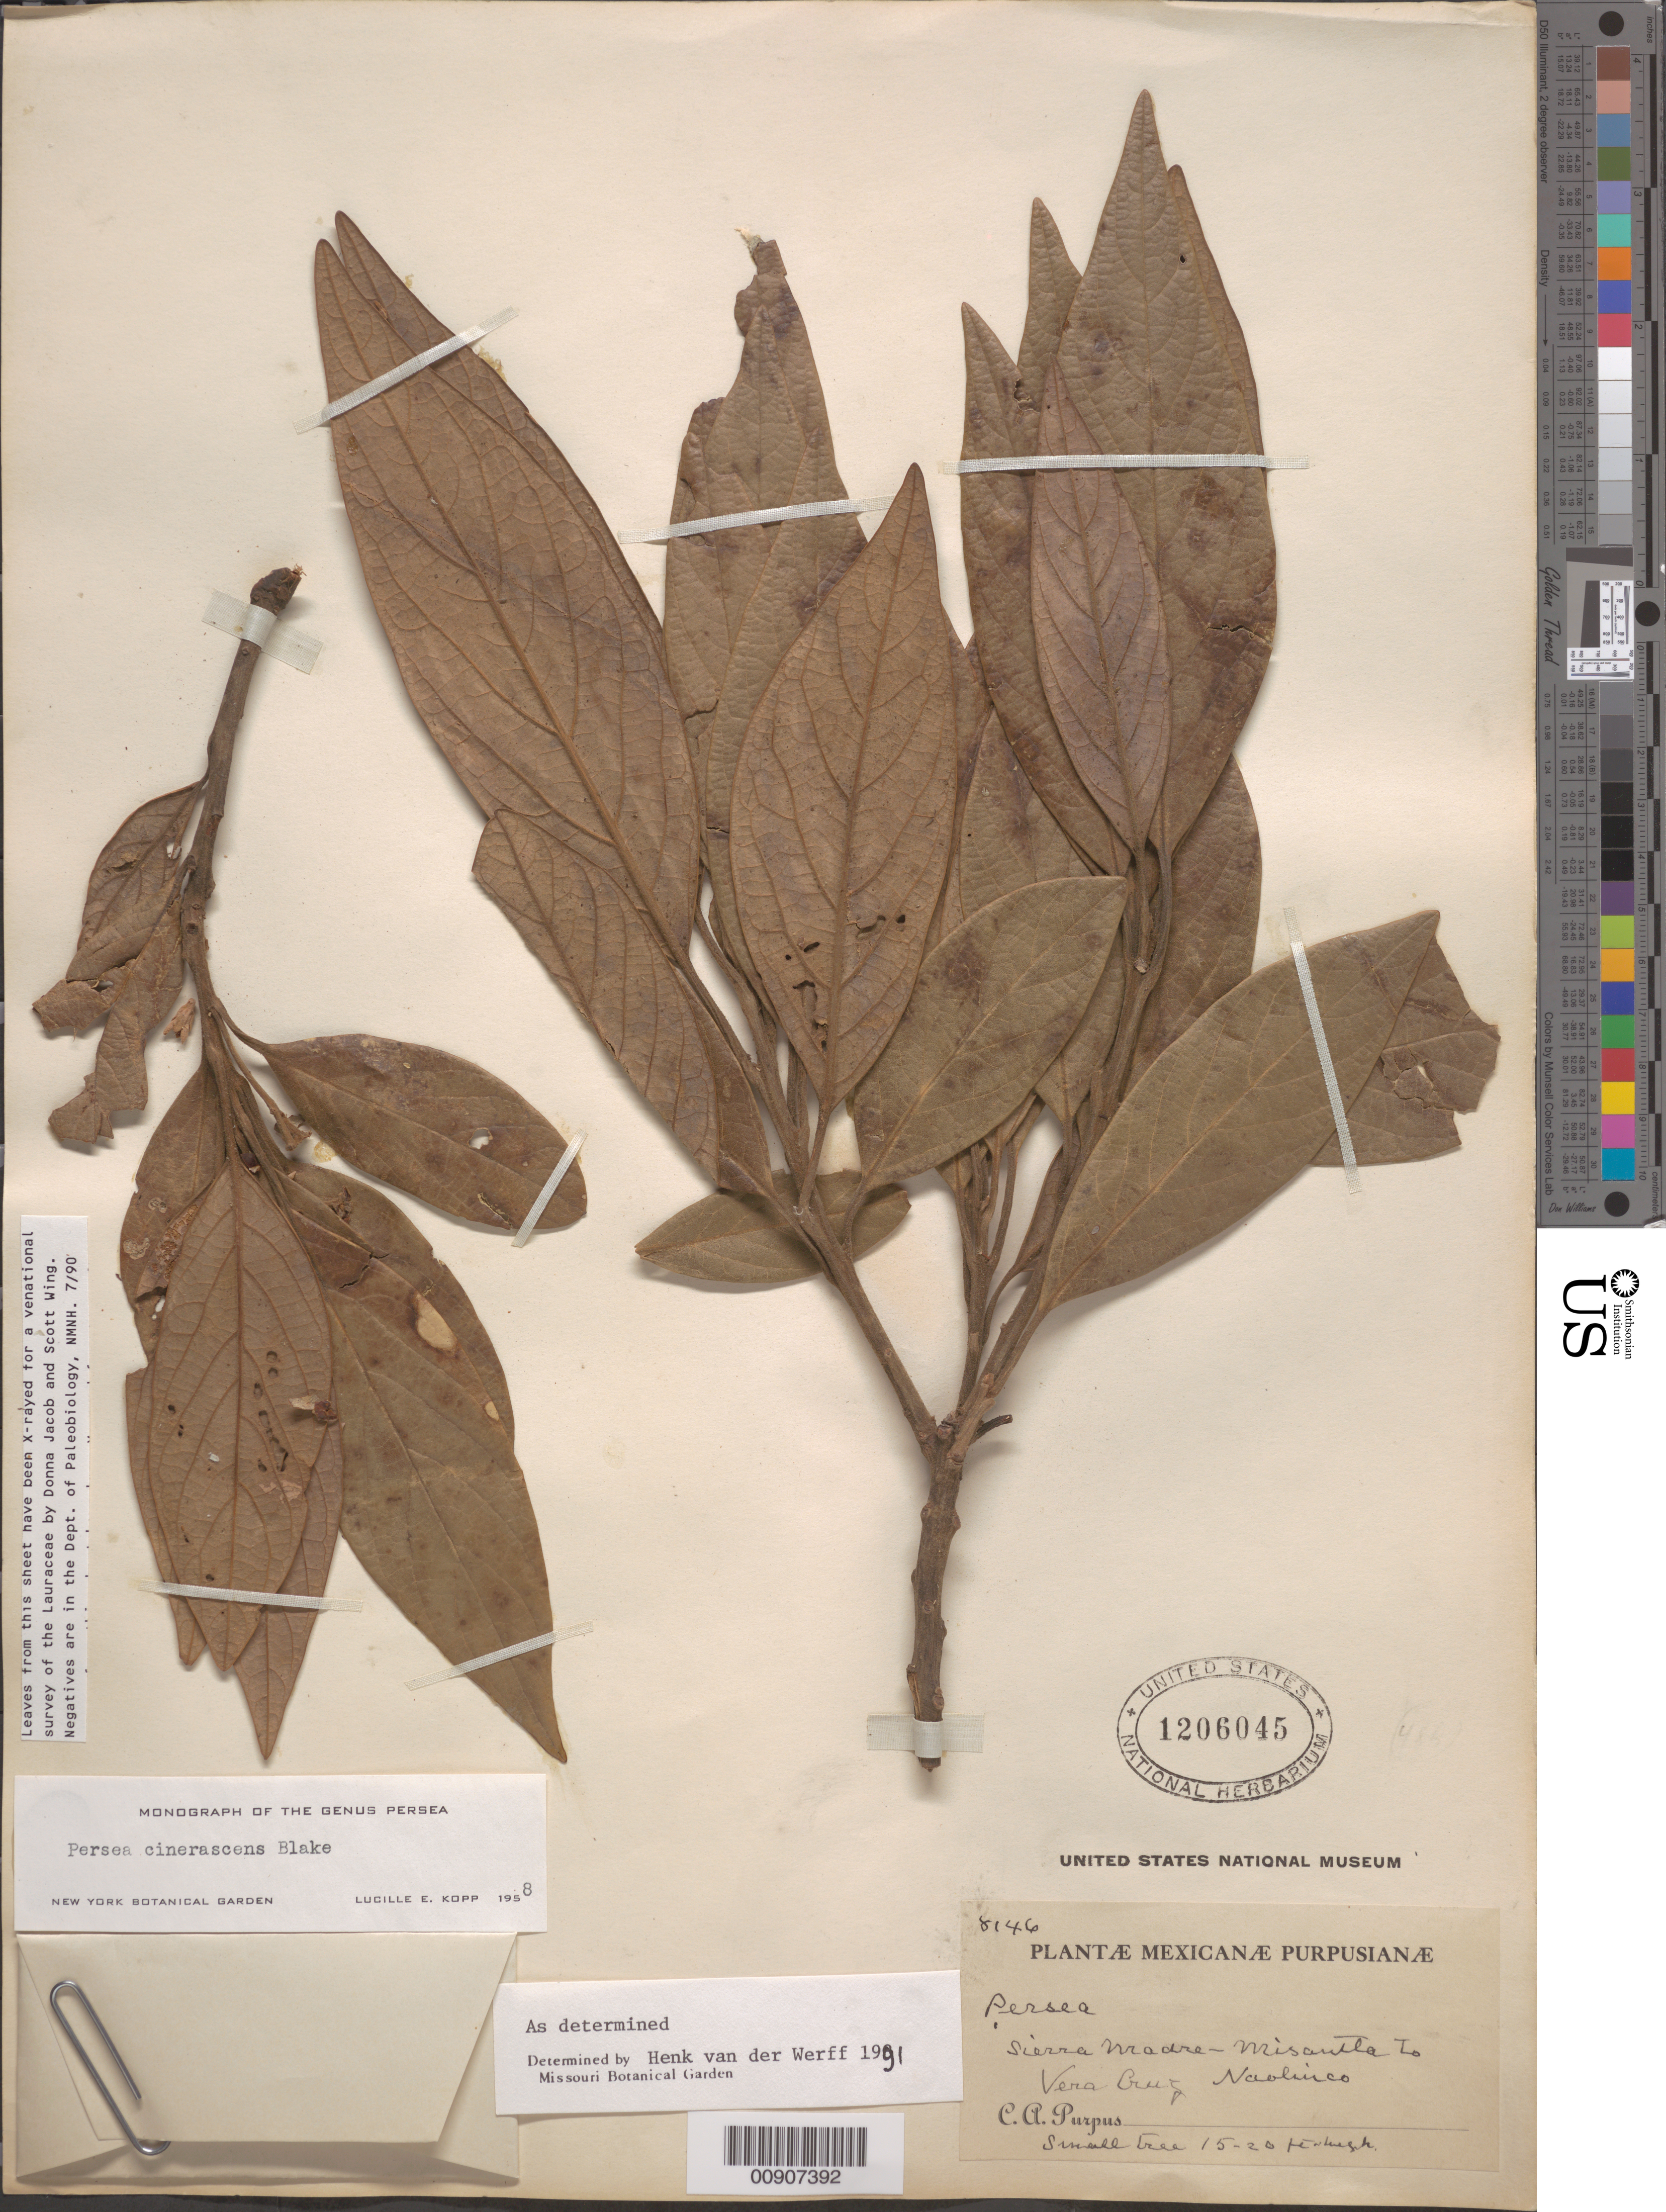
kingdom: Plantae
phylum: Tracheophyta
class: Magnoliopsida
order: Laurales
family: Lauraceae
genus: Persea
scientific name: Persea cinerascens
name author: S.F. Blake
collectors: C. A. Purpus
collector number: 8146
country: Mexico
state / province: Veracruz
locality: Sierra Madre - Misantla to Naolinco, Veracruz.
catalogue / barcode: US 1206045